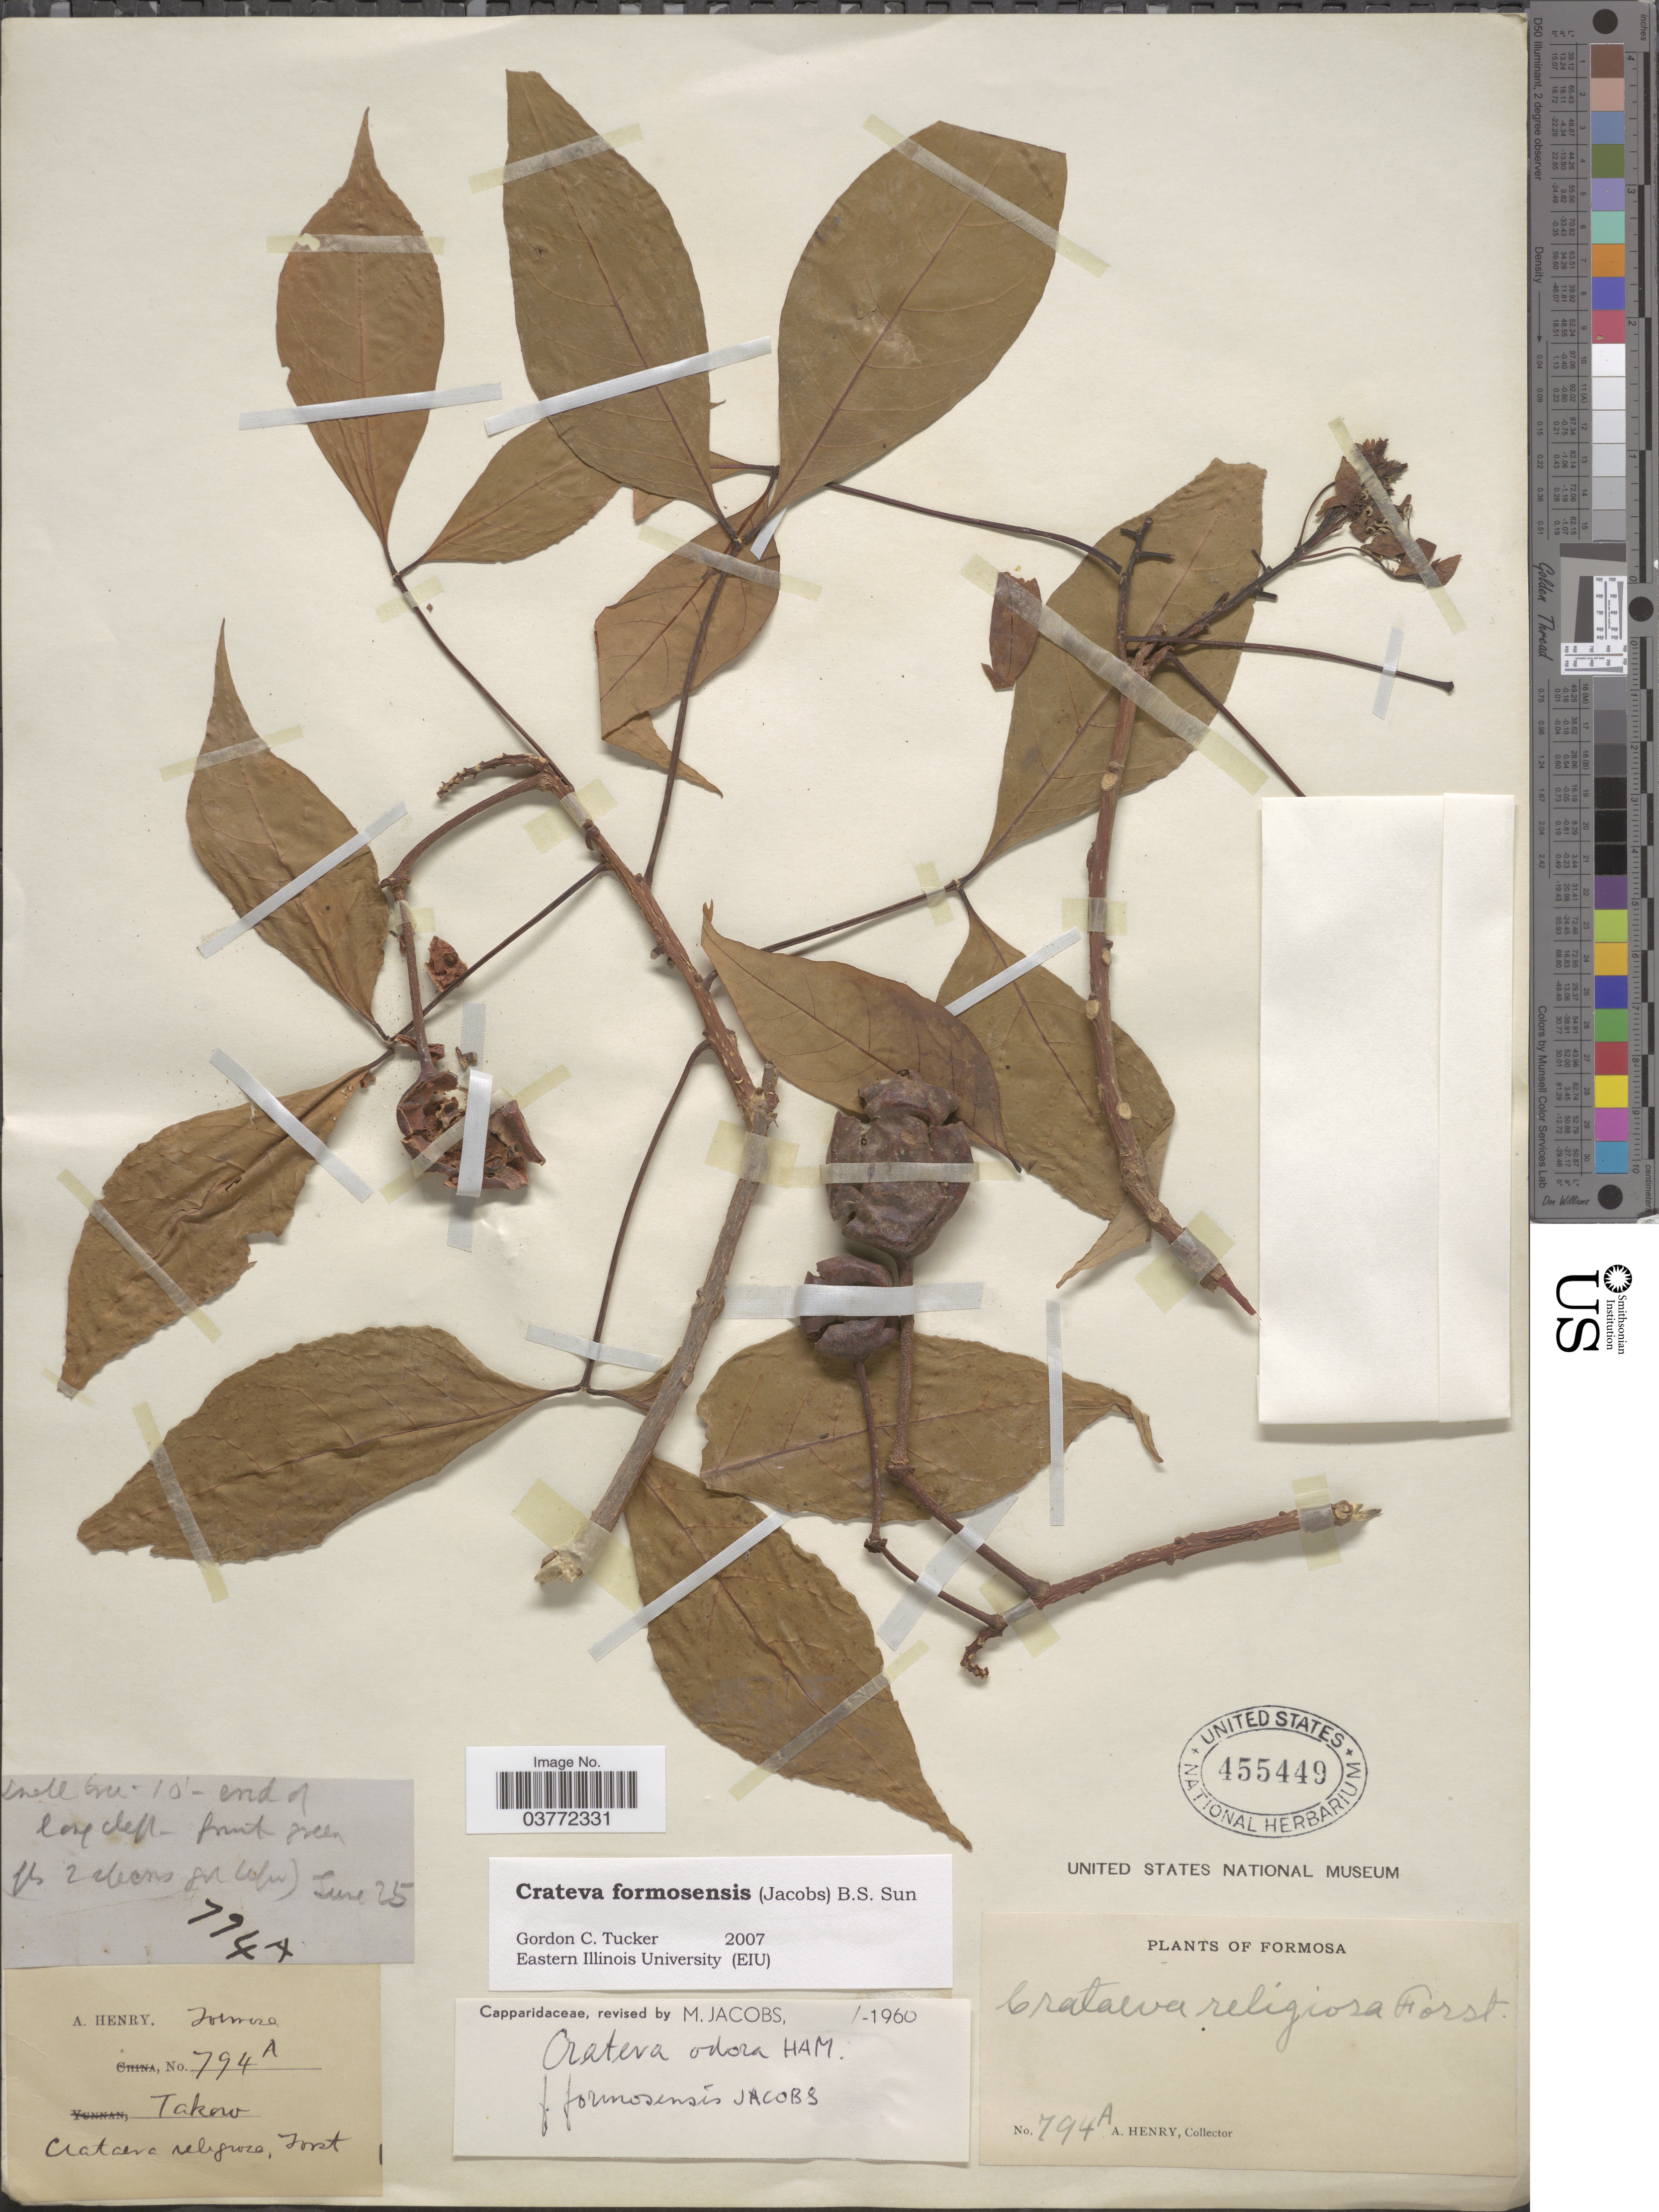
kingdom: Plantae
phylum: Tracheophyta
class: Magnoliopsida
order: Brassicales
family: Capparaceae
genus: Crateva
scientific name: Crateva adansonii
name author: DC.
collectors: A. Henry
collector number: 794 A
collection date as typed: Transcribed d/m/y: /6/25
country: Taiwan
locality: Formosa. Takow.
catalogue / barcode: US 455449